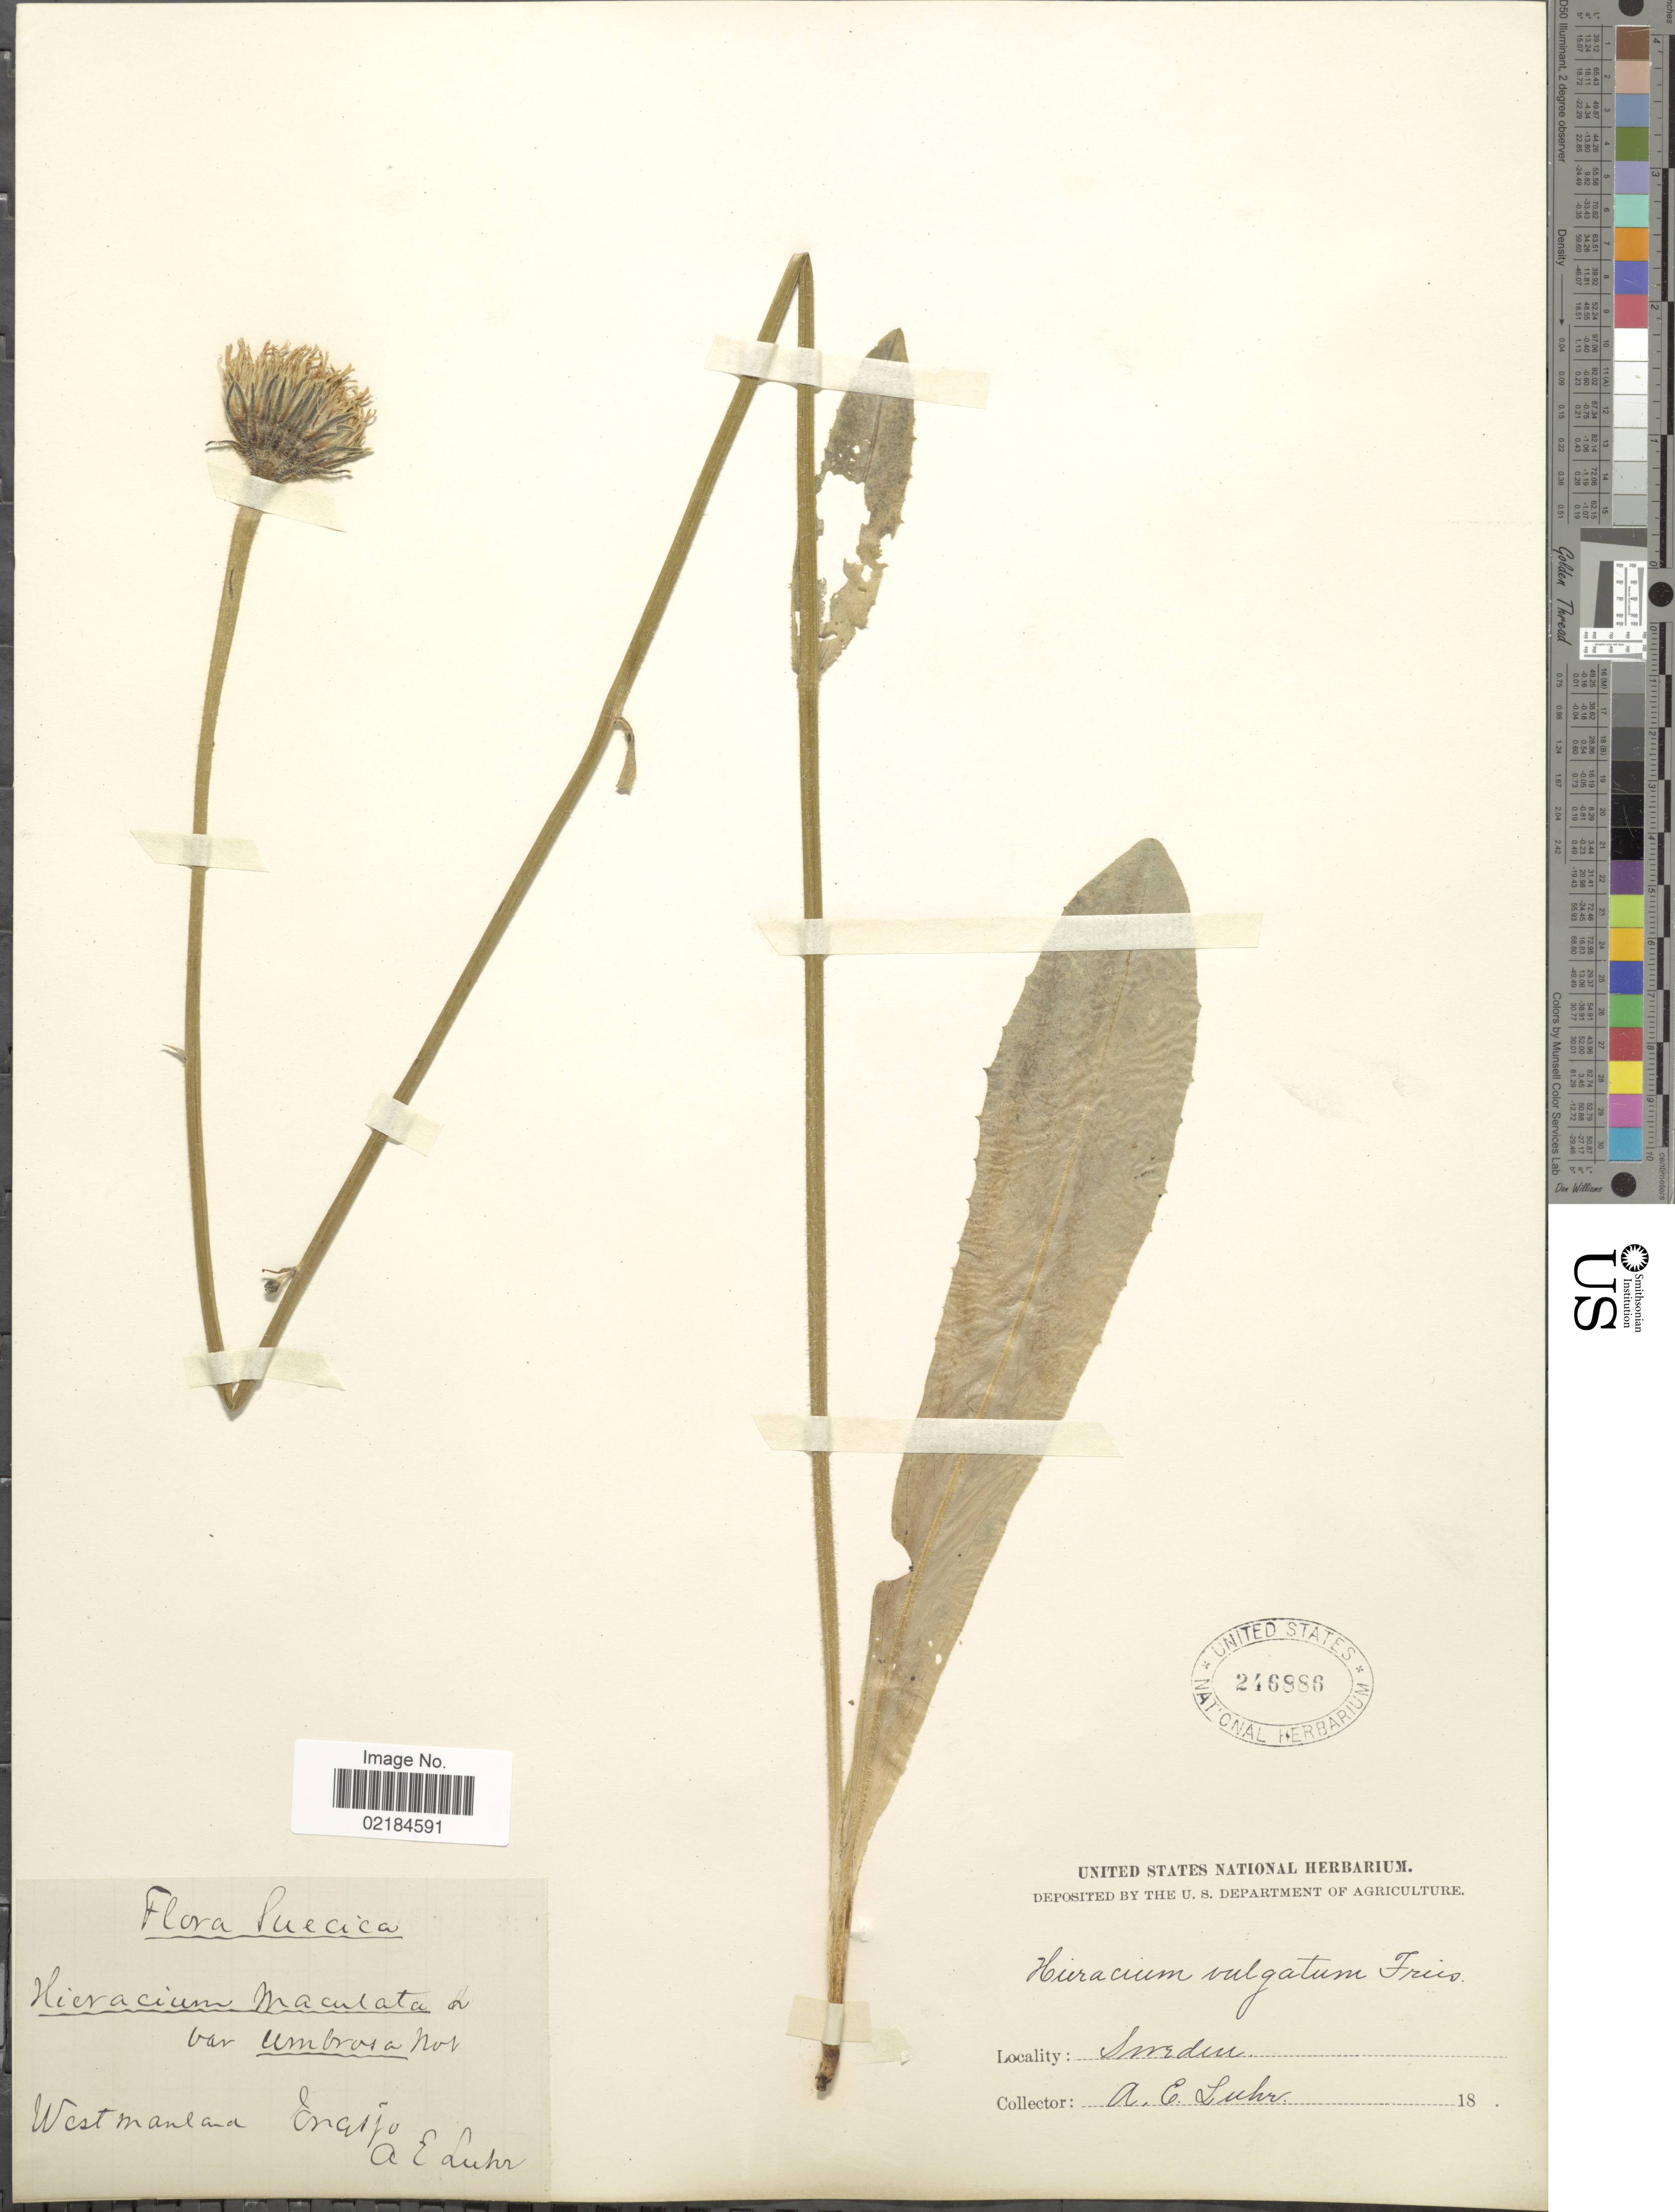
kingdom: Plantae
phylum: Tracheophyta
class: Magnoliopsida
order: Asterales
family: Asteraceae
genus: Hieracium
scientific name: Hieracium lachenalii subsp. cruenifolium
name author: (Dahlst. & Lübeck) Zahn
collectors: A. Luhr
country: Sweden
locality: Westmanland Yngsjo.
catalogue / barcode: US 246886